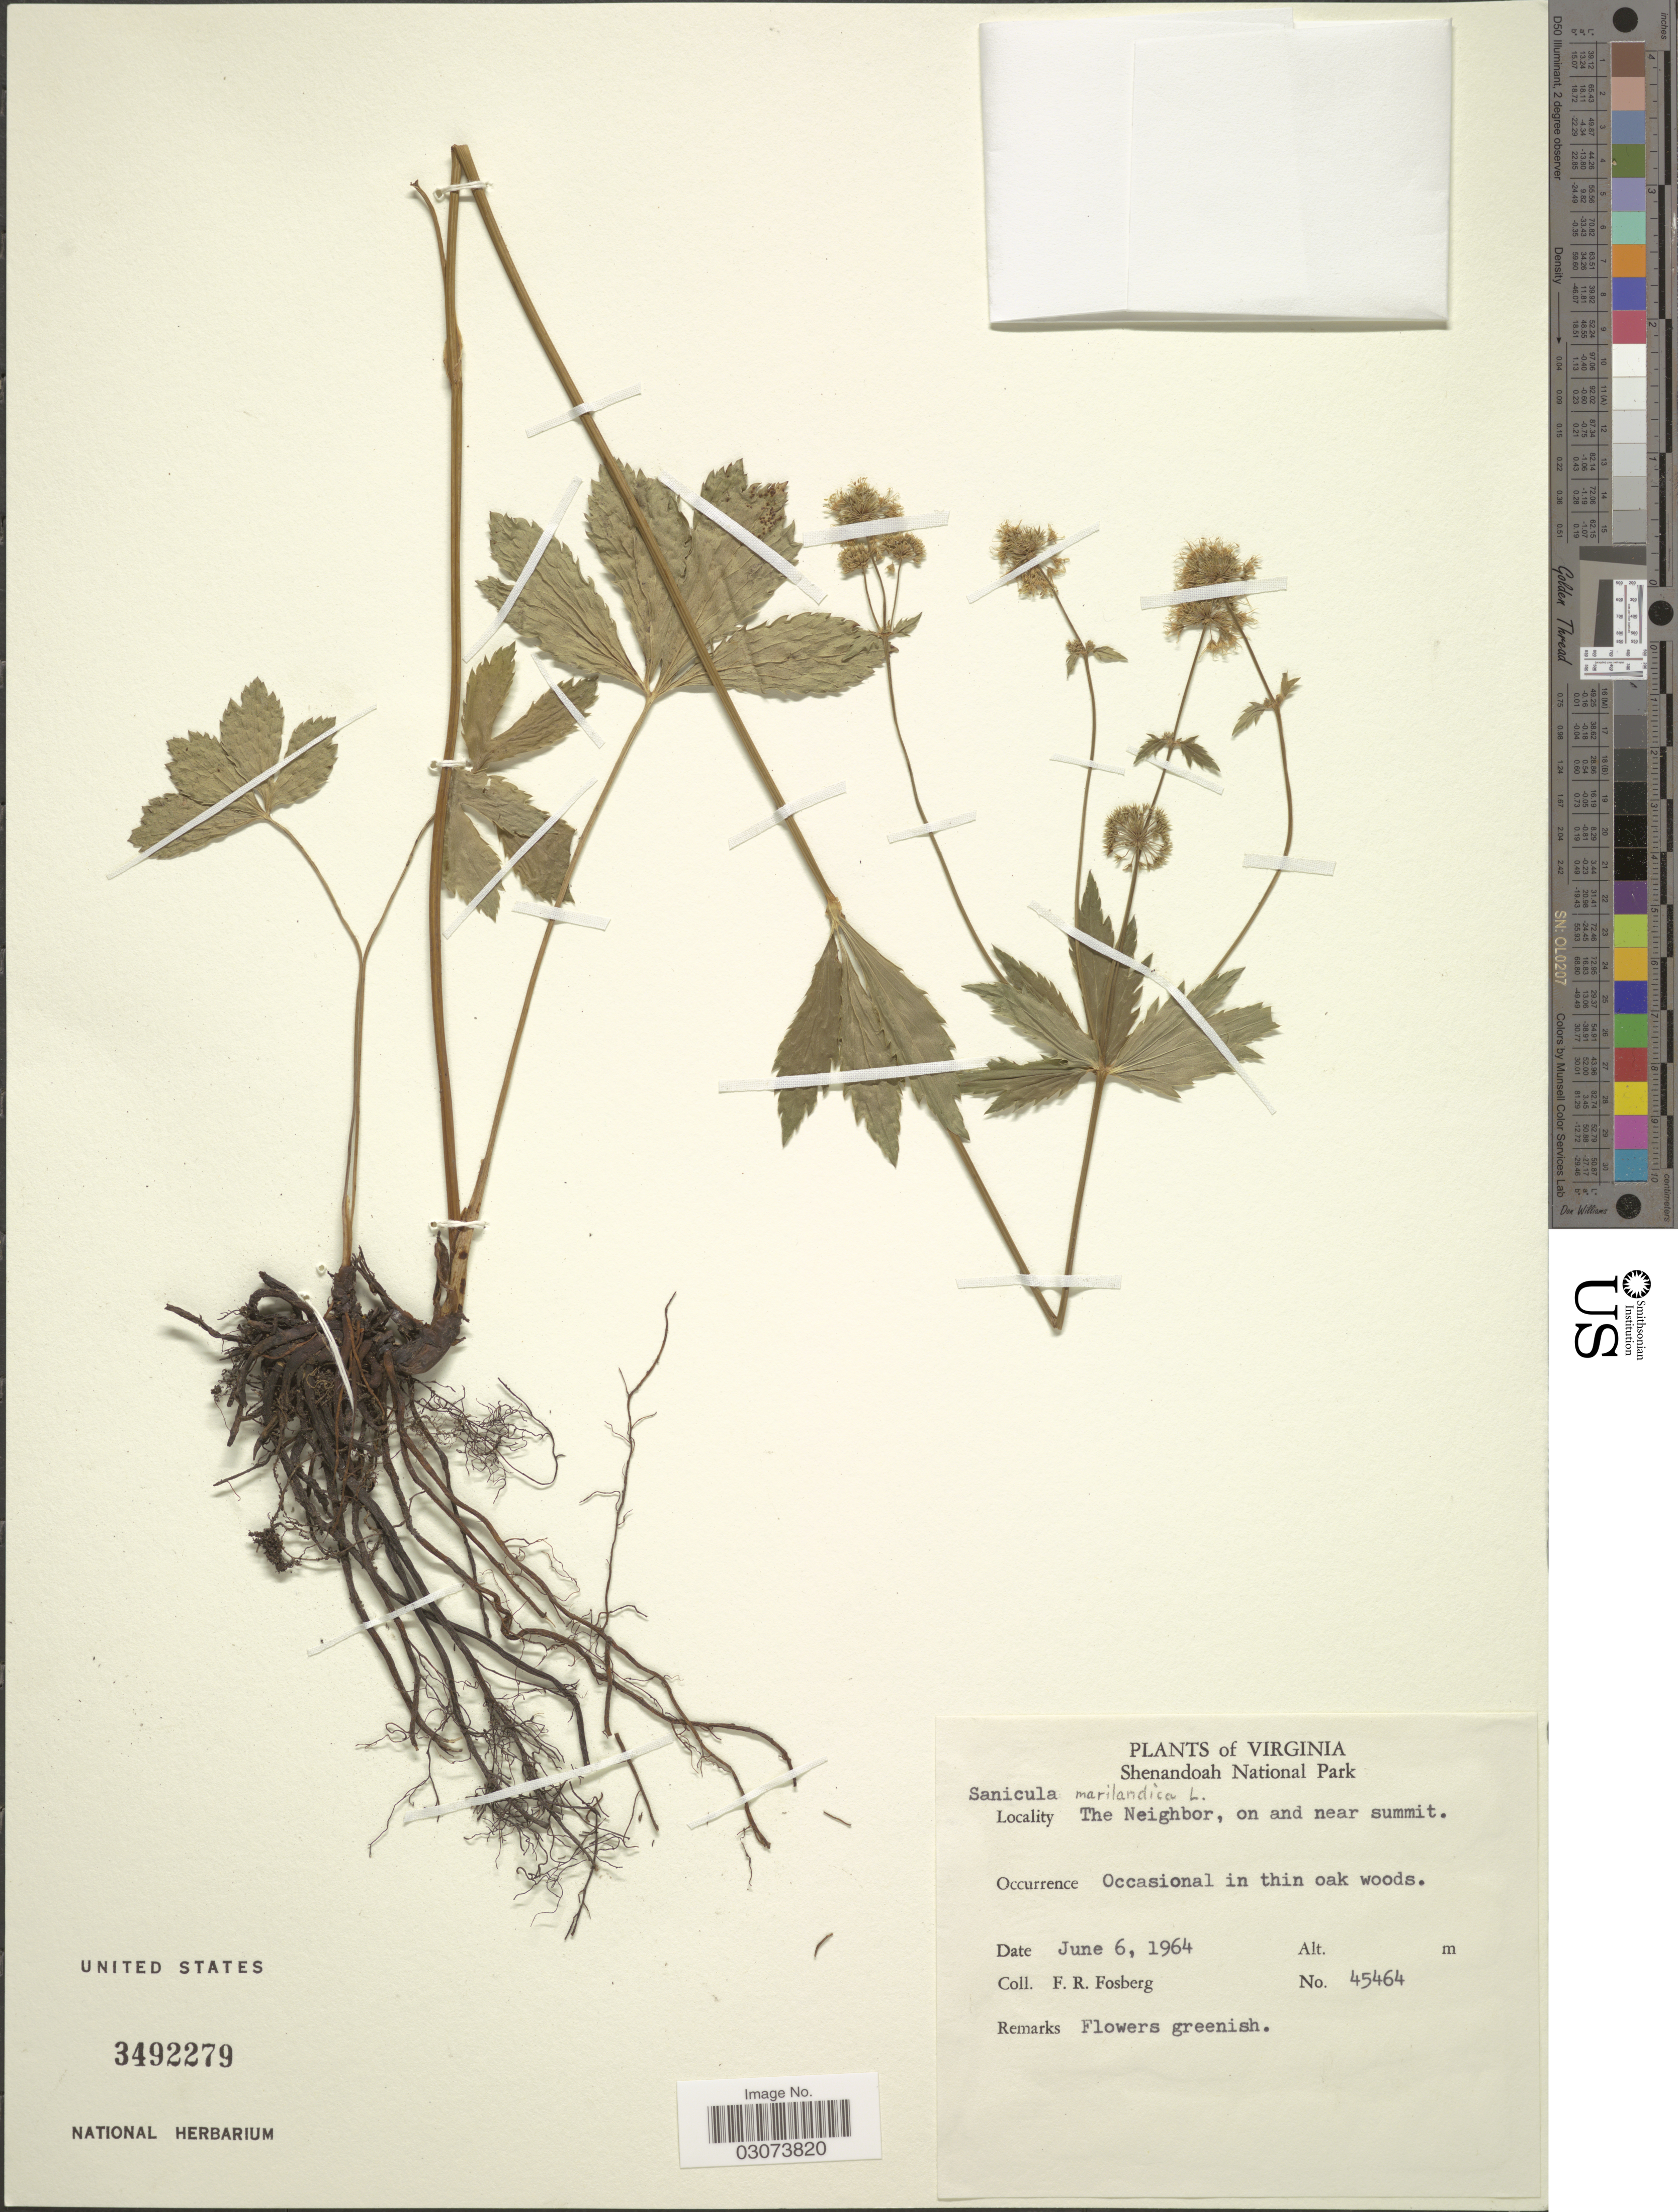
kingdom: Plantae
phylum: Tracheophyta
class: Magnoliopsida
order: Apiales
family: Apiaceae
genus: Sanicula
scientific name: Sanicula marilandica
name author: L.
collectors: F. R. Fosberg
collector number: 45464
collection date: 1964-06-06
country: United States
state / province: Virginia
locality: Shenandoah National Park. The Neighbor, on and near summit.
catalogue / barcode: US 3492279